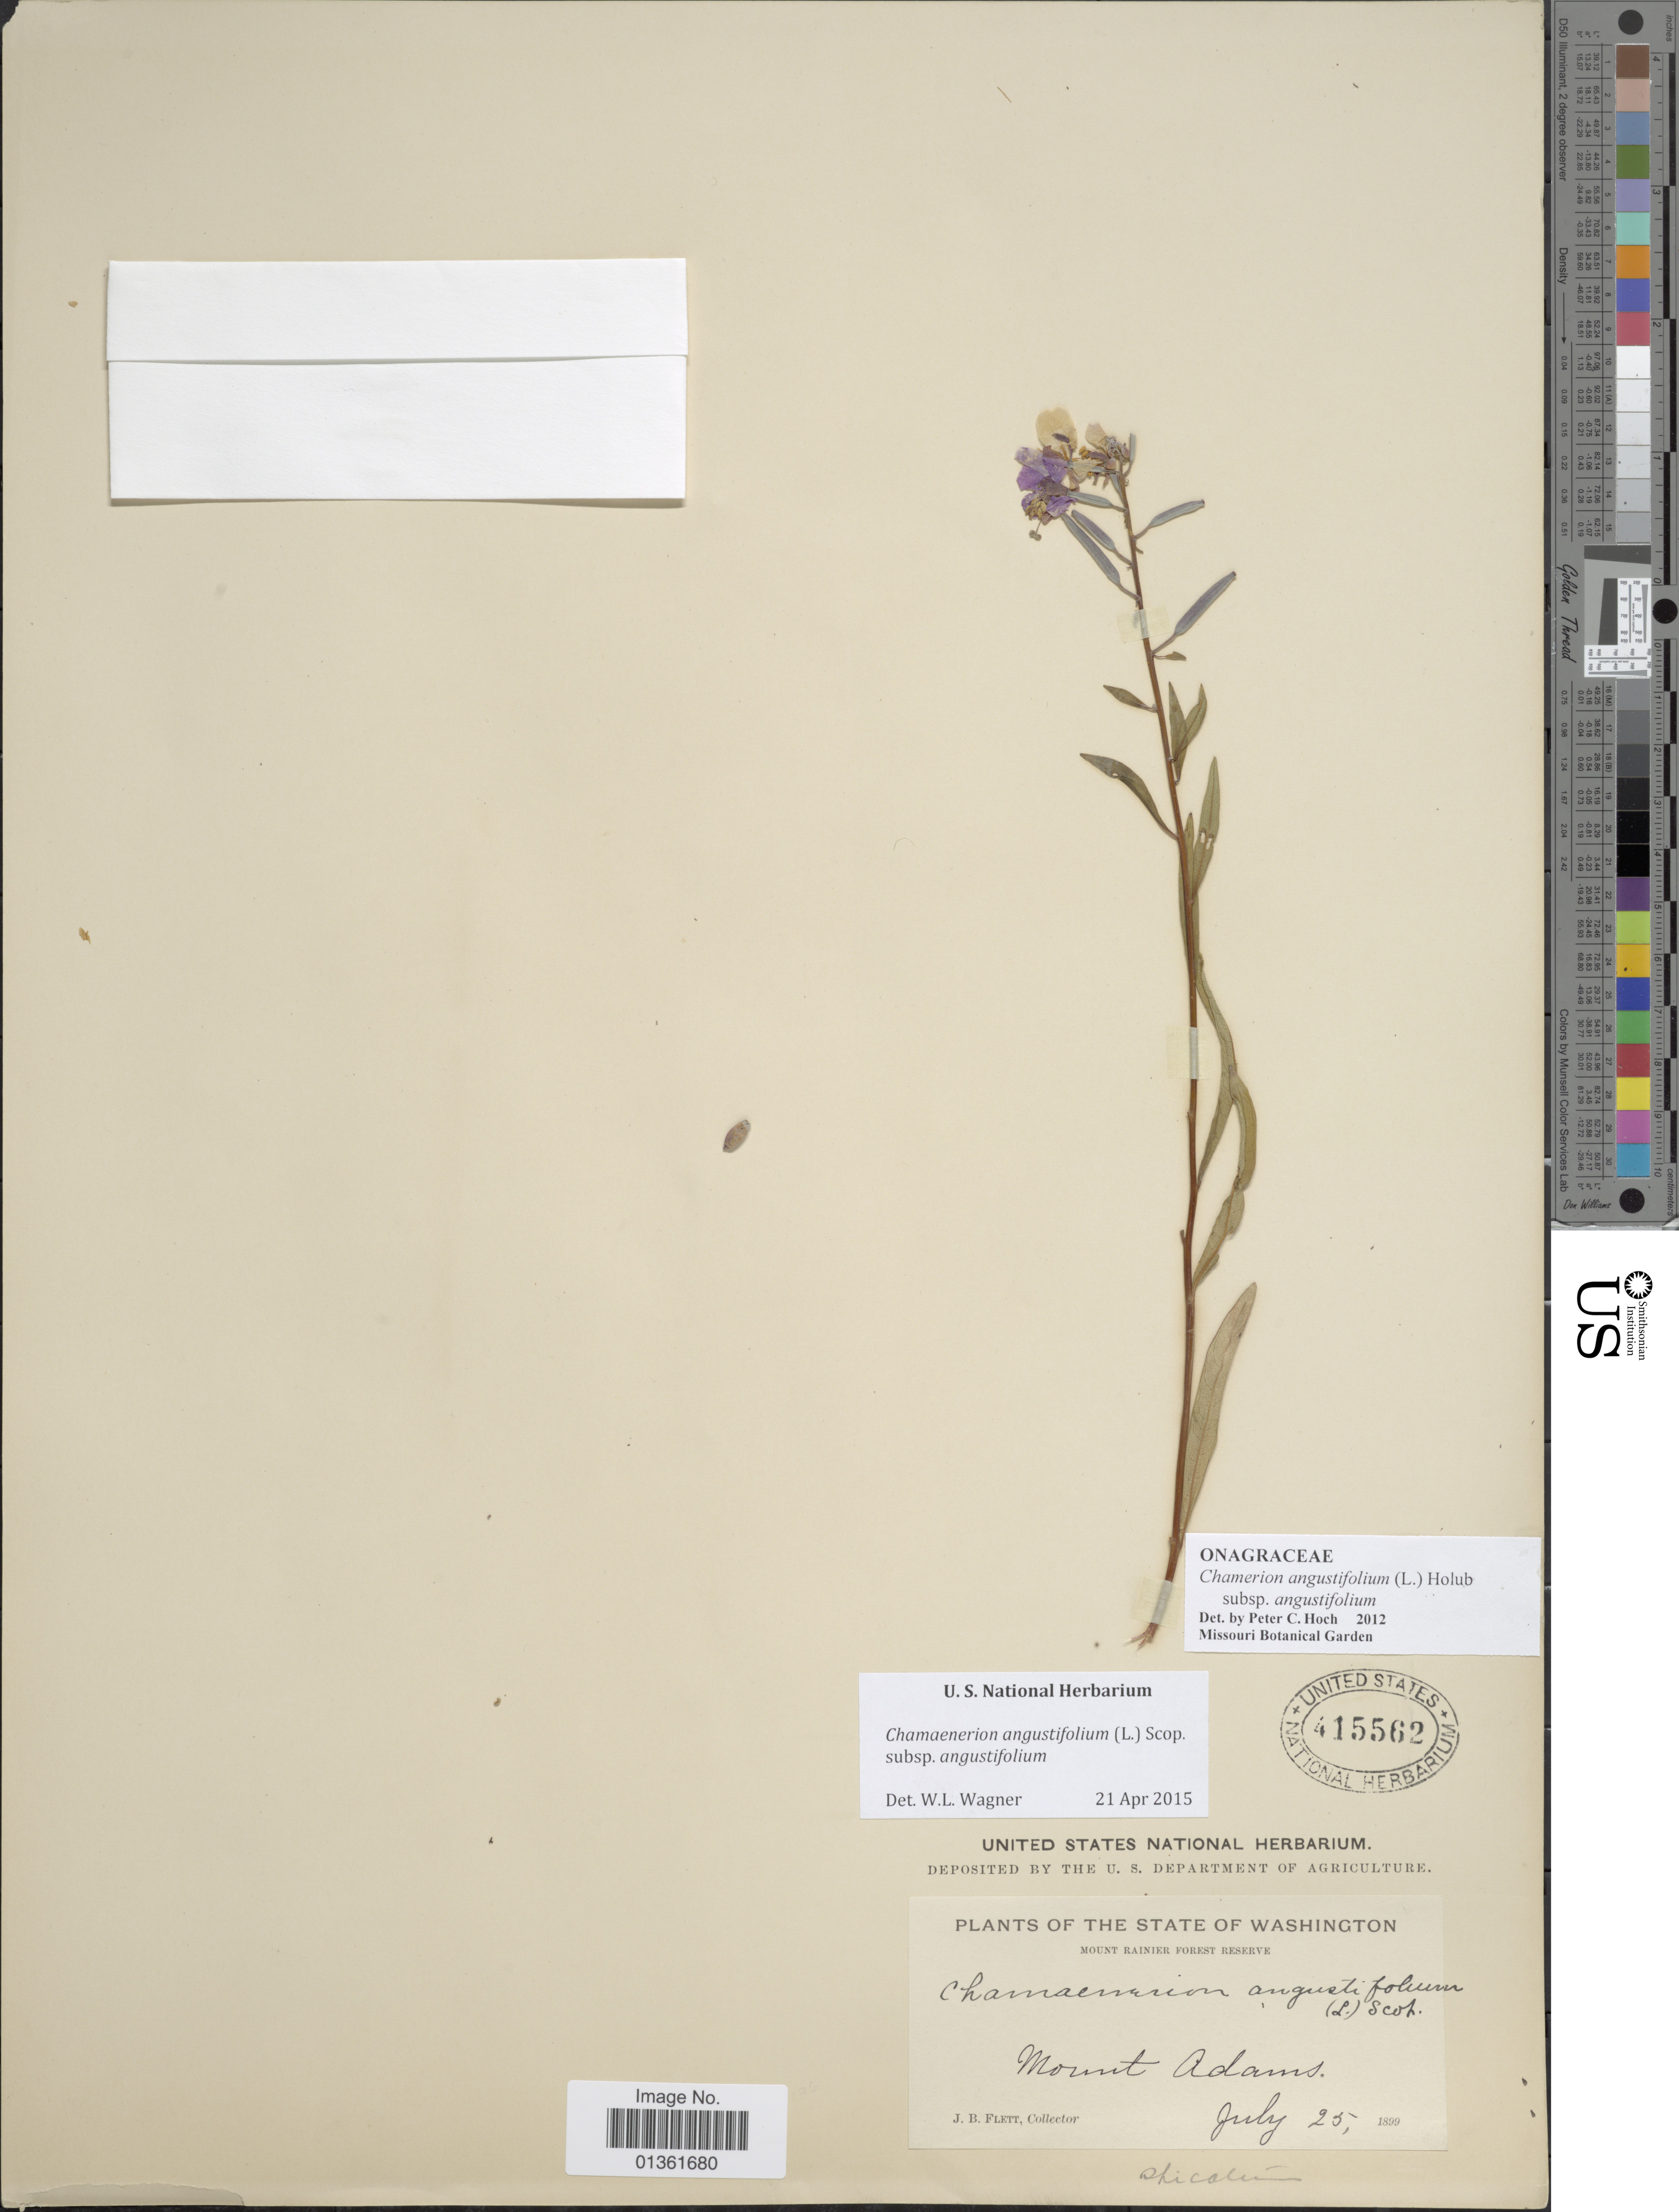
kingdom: Plantae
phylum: Tracheophyta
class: Magnoliopsida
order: Myrtales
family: Onagraceae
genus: Chamaenerion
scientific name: Chamaenerion angustifolium subsp. angustifolium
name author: (L.) Scop.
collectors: J. Flett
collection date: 1899-07-25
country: United States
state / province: Washington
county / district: Yakima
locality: Mount Rainier Forest Reserve, Mount Adams.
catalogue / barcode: US 415562